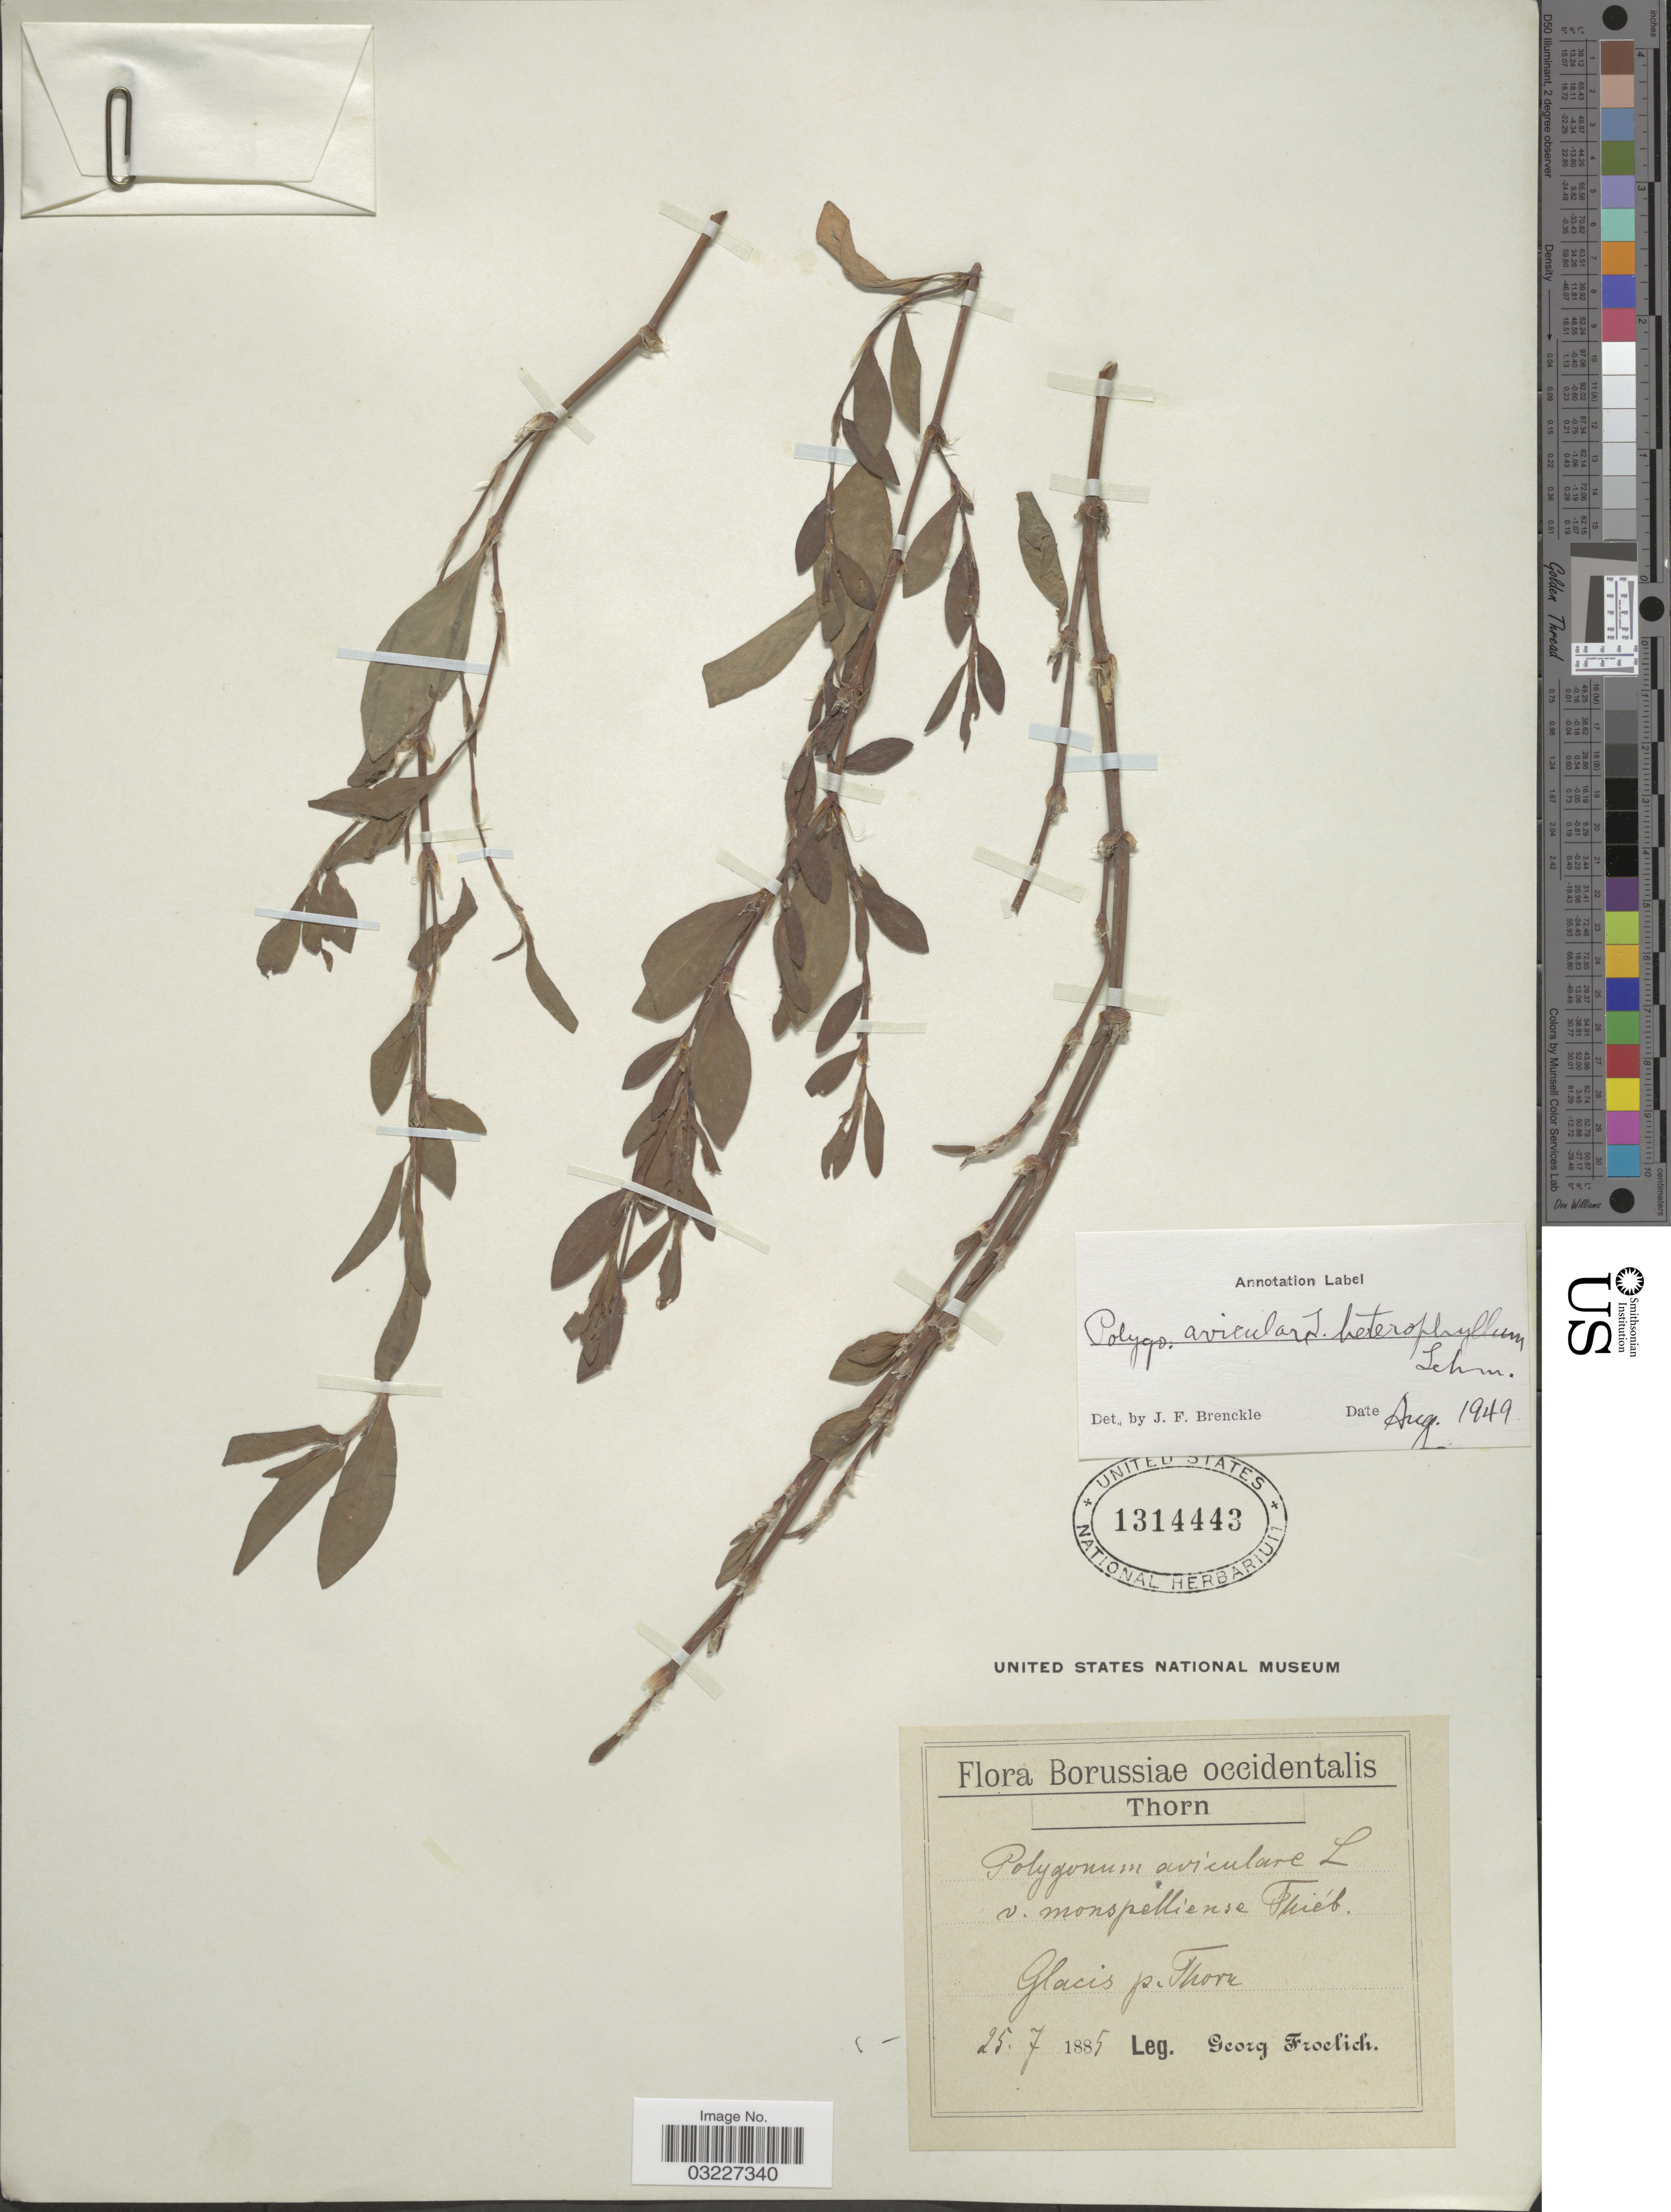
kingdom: Plantae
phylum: Tracheophyta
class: Magnoliopsida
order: Caryophyllales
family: Polygonaceae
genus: Polygonum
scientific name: Polygonum aviculare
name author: L.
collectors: G. Froelich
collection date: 1885-07-25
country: Poland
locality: Borussiae occidentalis. Thorn. Glacis p. Thorn.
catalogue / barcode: US 1314443